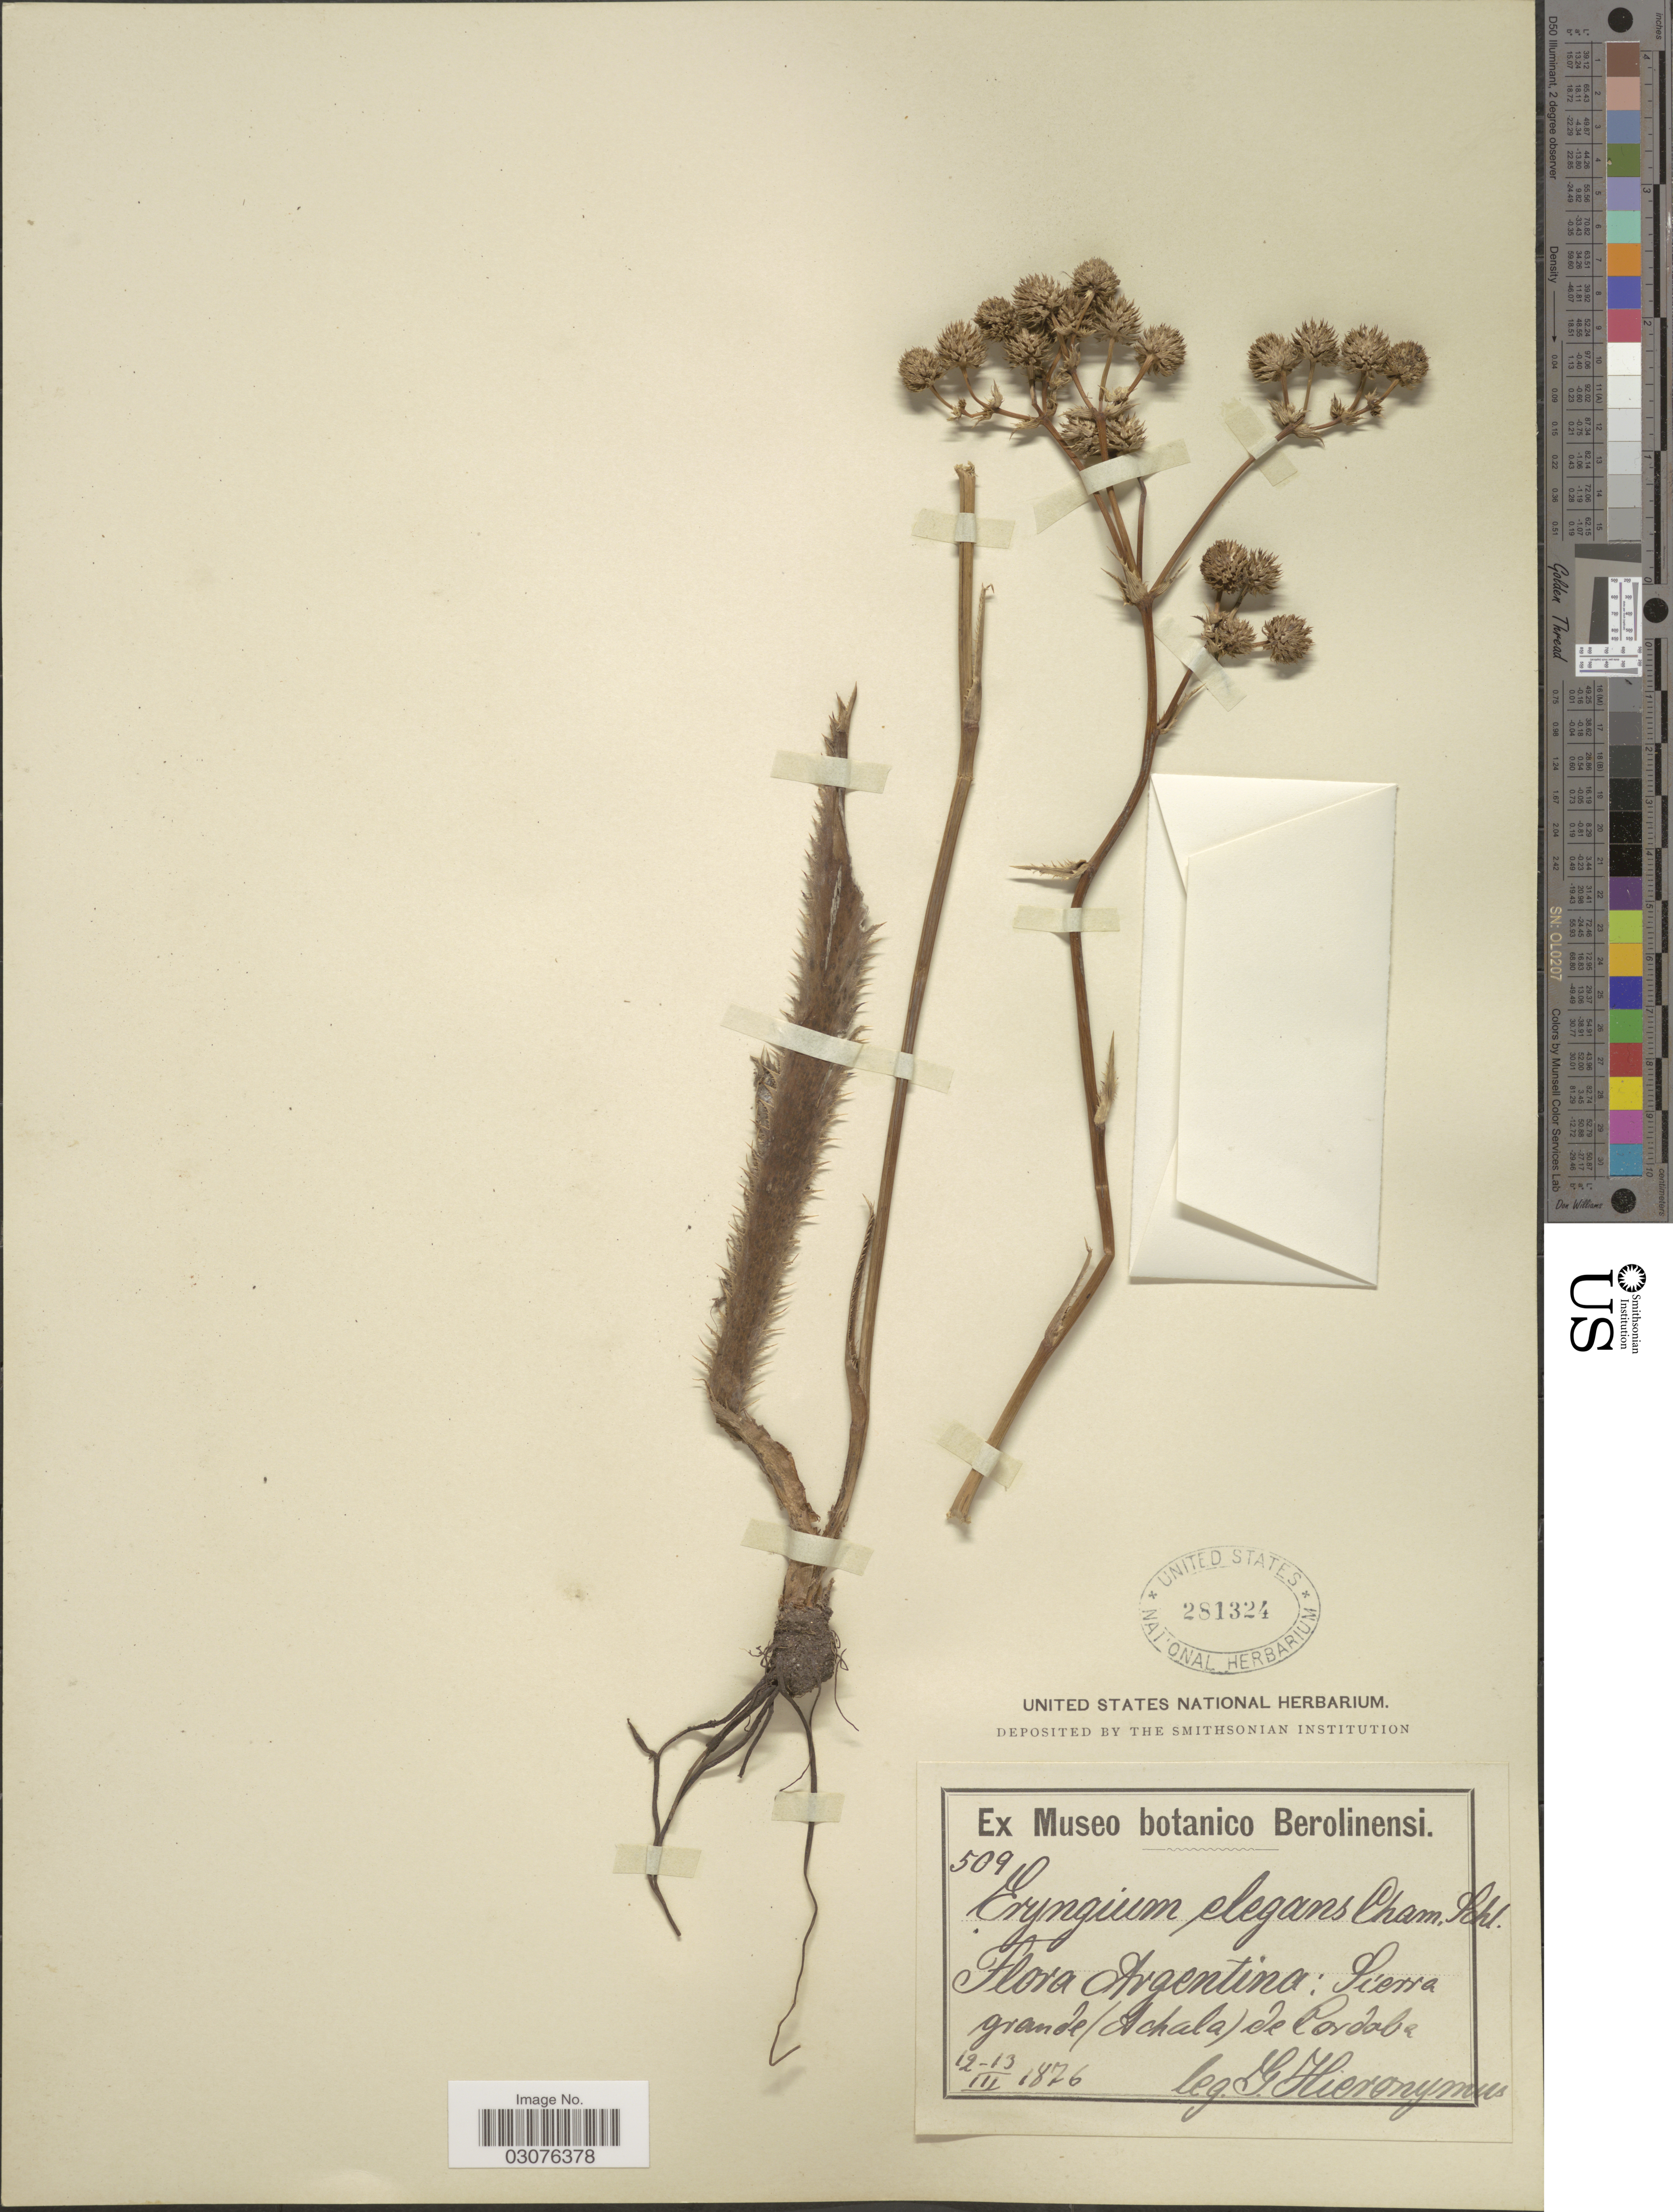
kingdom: Plantae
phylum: Tracheophyta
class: Magnoliopsida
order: Apiales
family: Apiaceae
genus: Eryngium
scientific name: Eryngium elegans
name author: Cham. ex Schltdl.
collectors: G. H. Hieronymus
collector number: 509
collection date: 1876-03-12/1876-03-13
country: Argentina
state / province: Cordoba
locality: Sierra grande (Achala) de Cordoba.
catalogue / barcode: US 281324